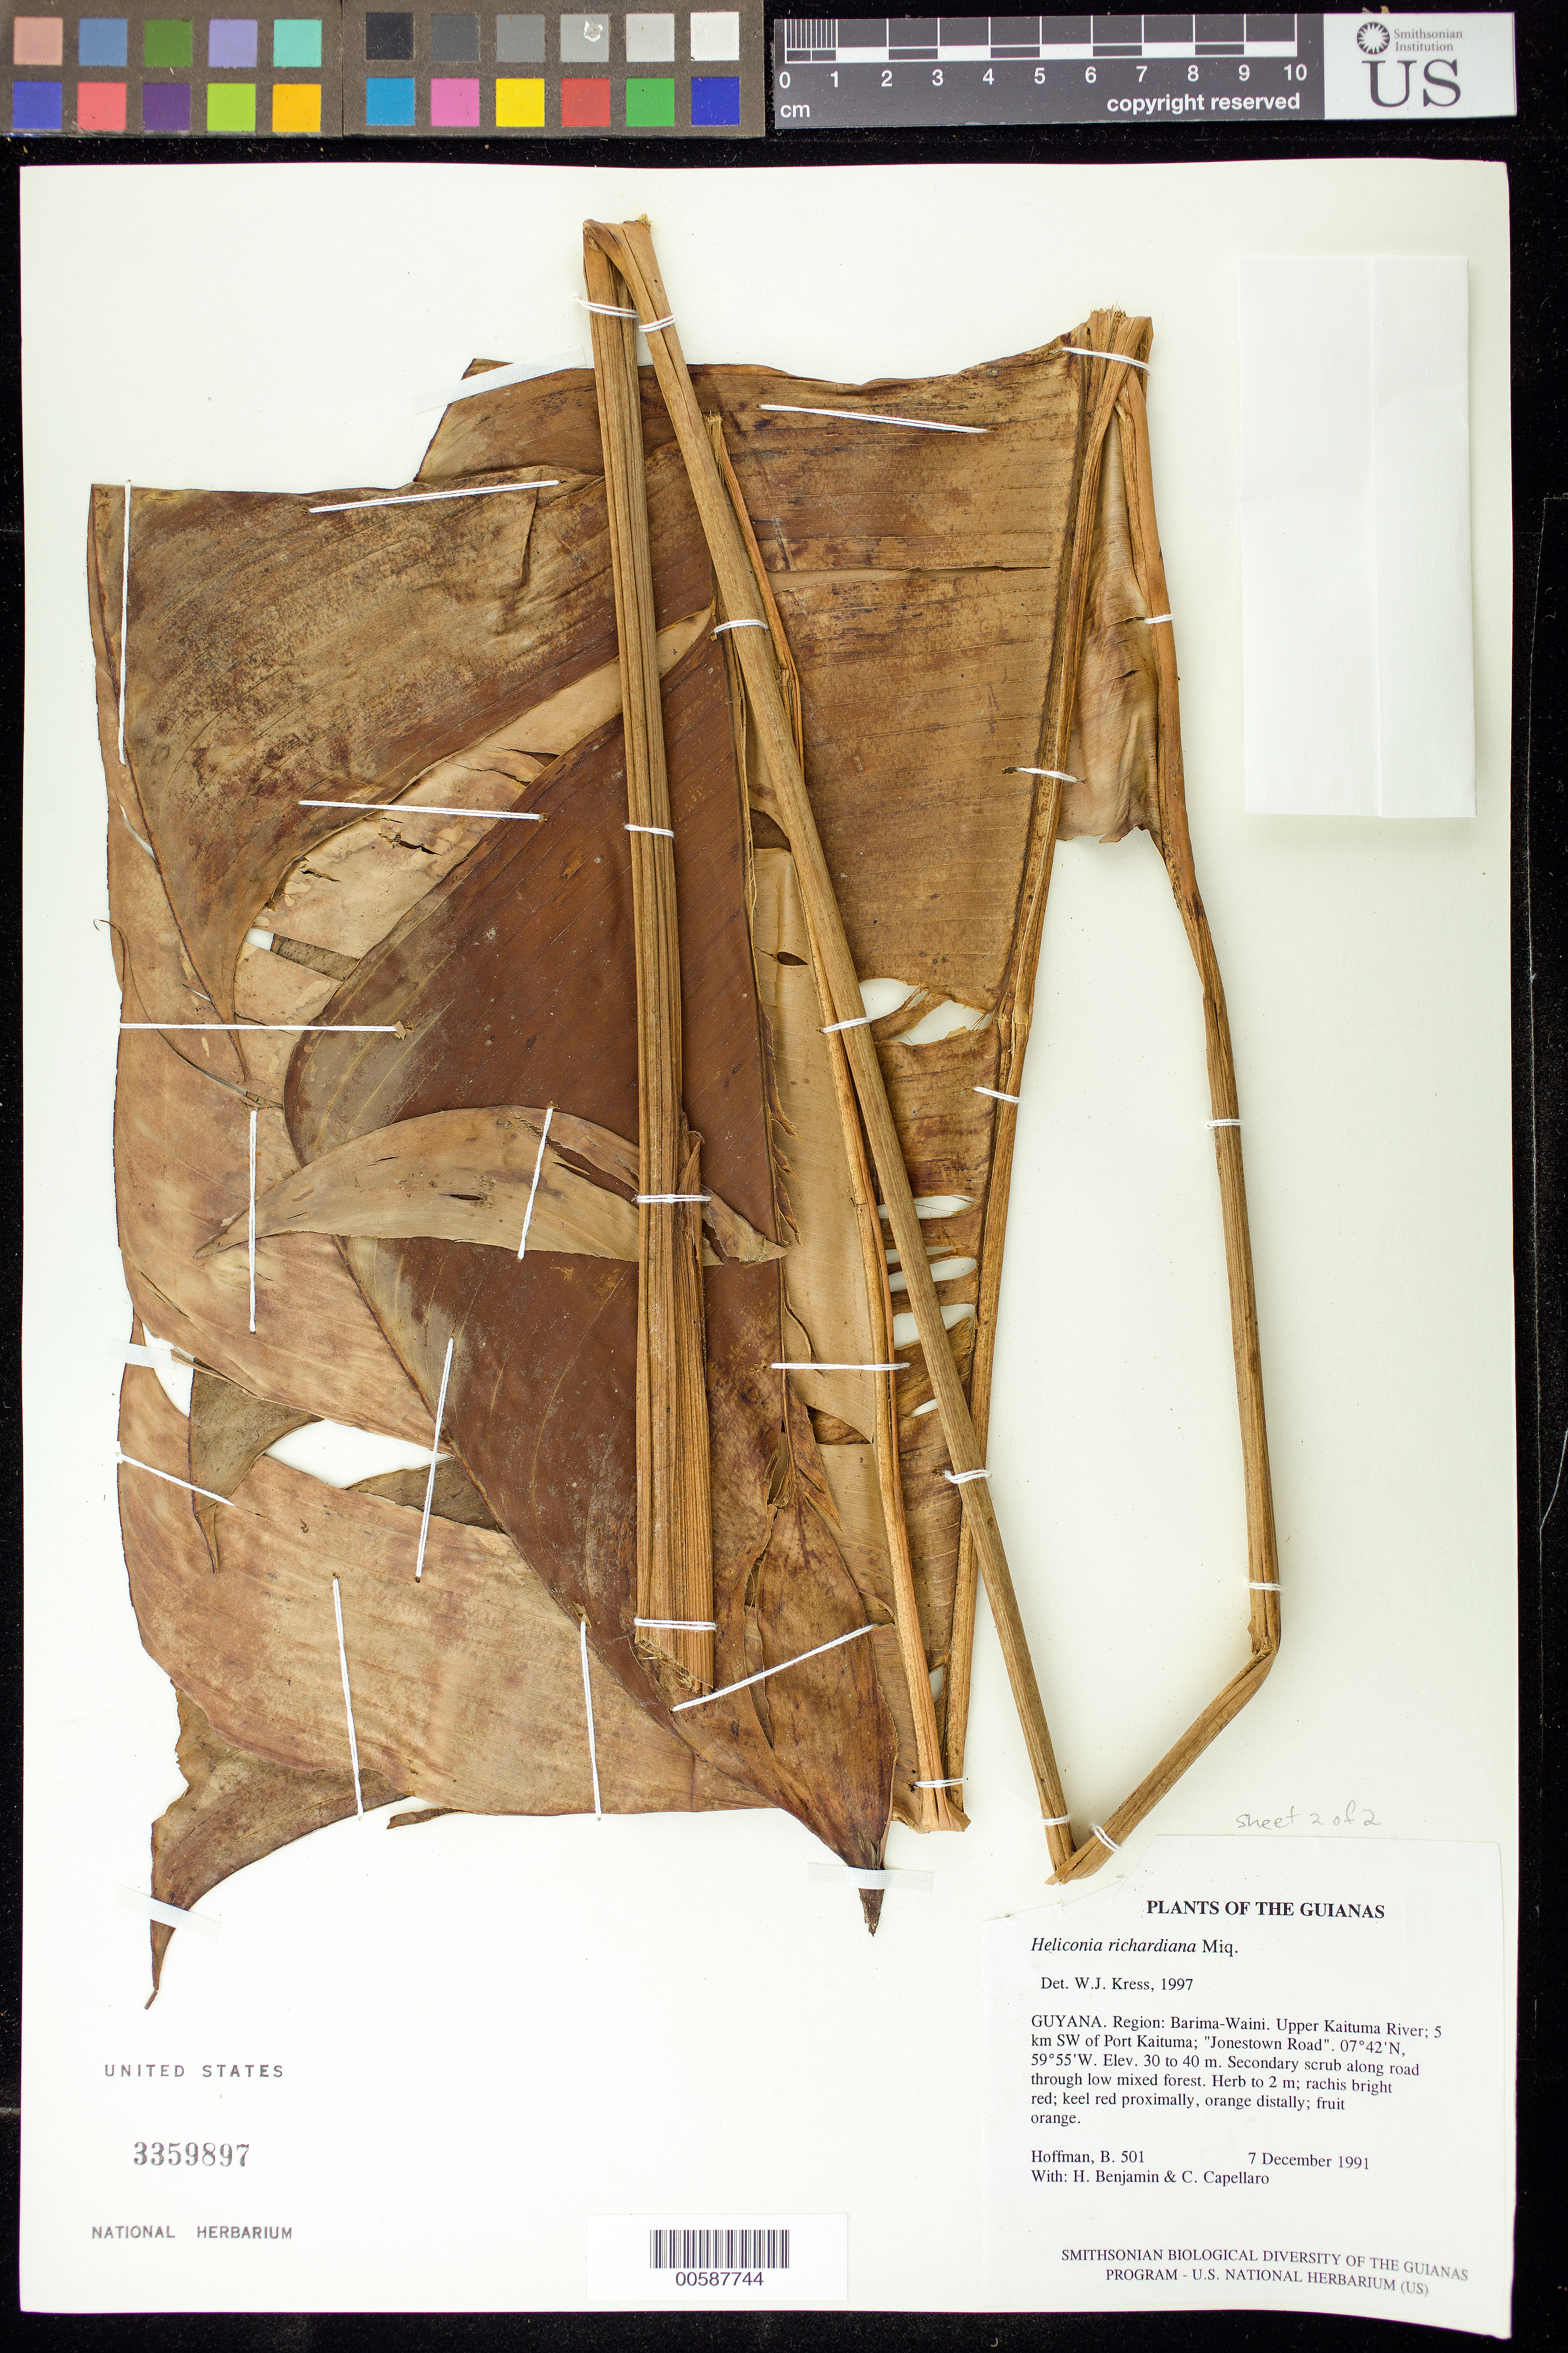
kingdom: Plantae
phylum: Tracheophyta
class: Liliopsida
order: Zingiberales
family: Heliconiaceae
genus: Heliconia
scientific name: Heliconia richardiana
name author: Miq.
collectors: B. Hoffman, H. Benjamin & C. Capellaro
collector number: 501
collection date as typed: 7 December 1991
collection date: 1991-12-07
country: Guyana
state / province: Barima-Waini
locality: Upper Kaituma River; 5 km SW of Port Kaituma; "Jonestown Road"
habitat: Secondary scrub along road through low mixed forest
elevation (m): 30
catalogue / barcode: US 3359897